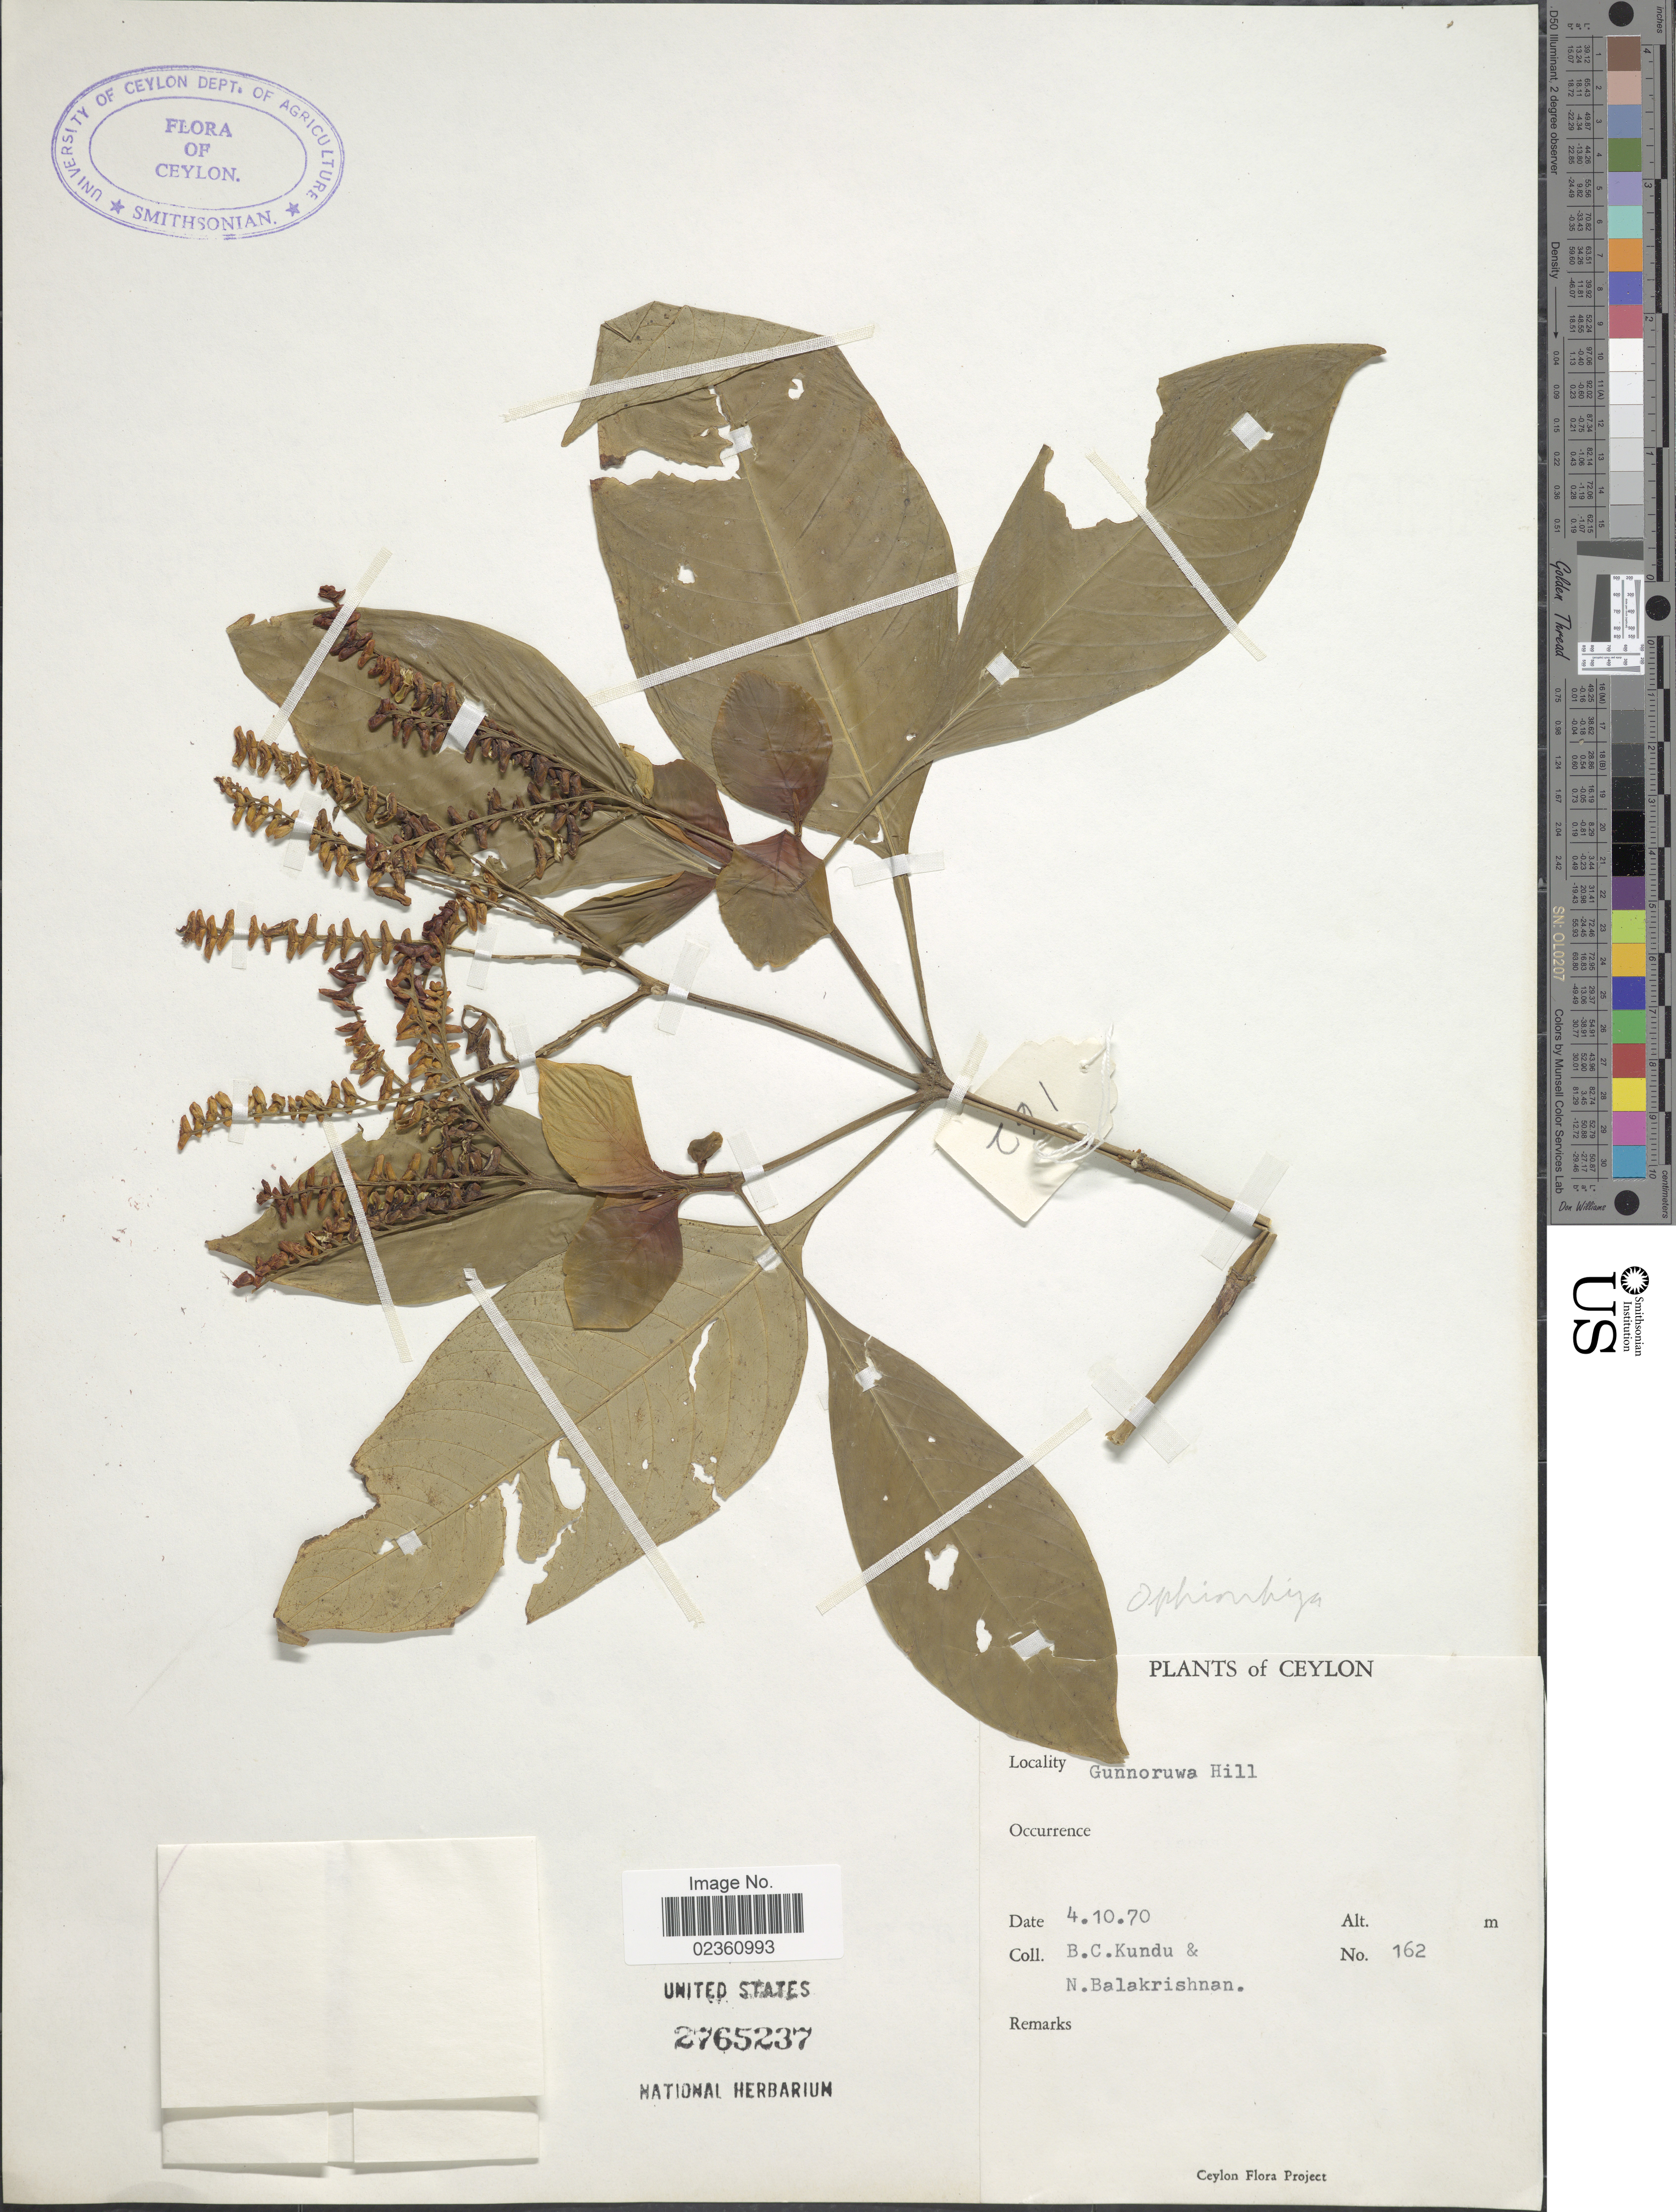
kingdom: Plantae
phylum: Tracheophyta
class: Magnoliopsida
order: Gentianales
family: Rubiaceae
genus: Ophiorrhiza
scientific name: Ophiorrhiza mungos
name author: L.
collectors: B. C. Kundu & N. Balakrishnan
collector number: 162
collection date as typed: Transcribed d/m/y: 4/10/70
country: Sri Lanka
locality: Ceylon, Gunnoruwa Hill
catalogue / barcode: US 2765237